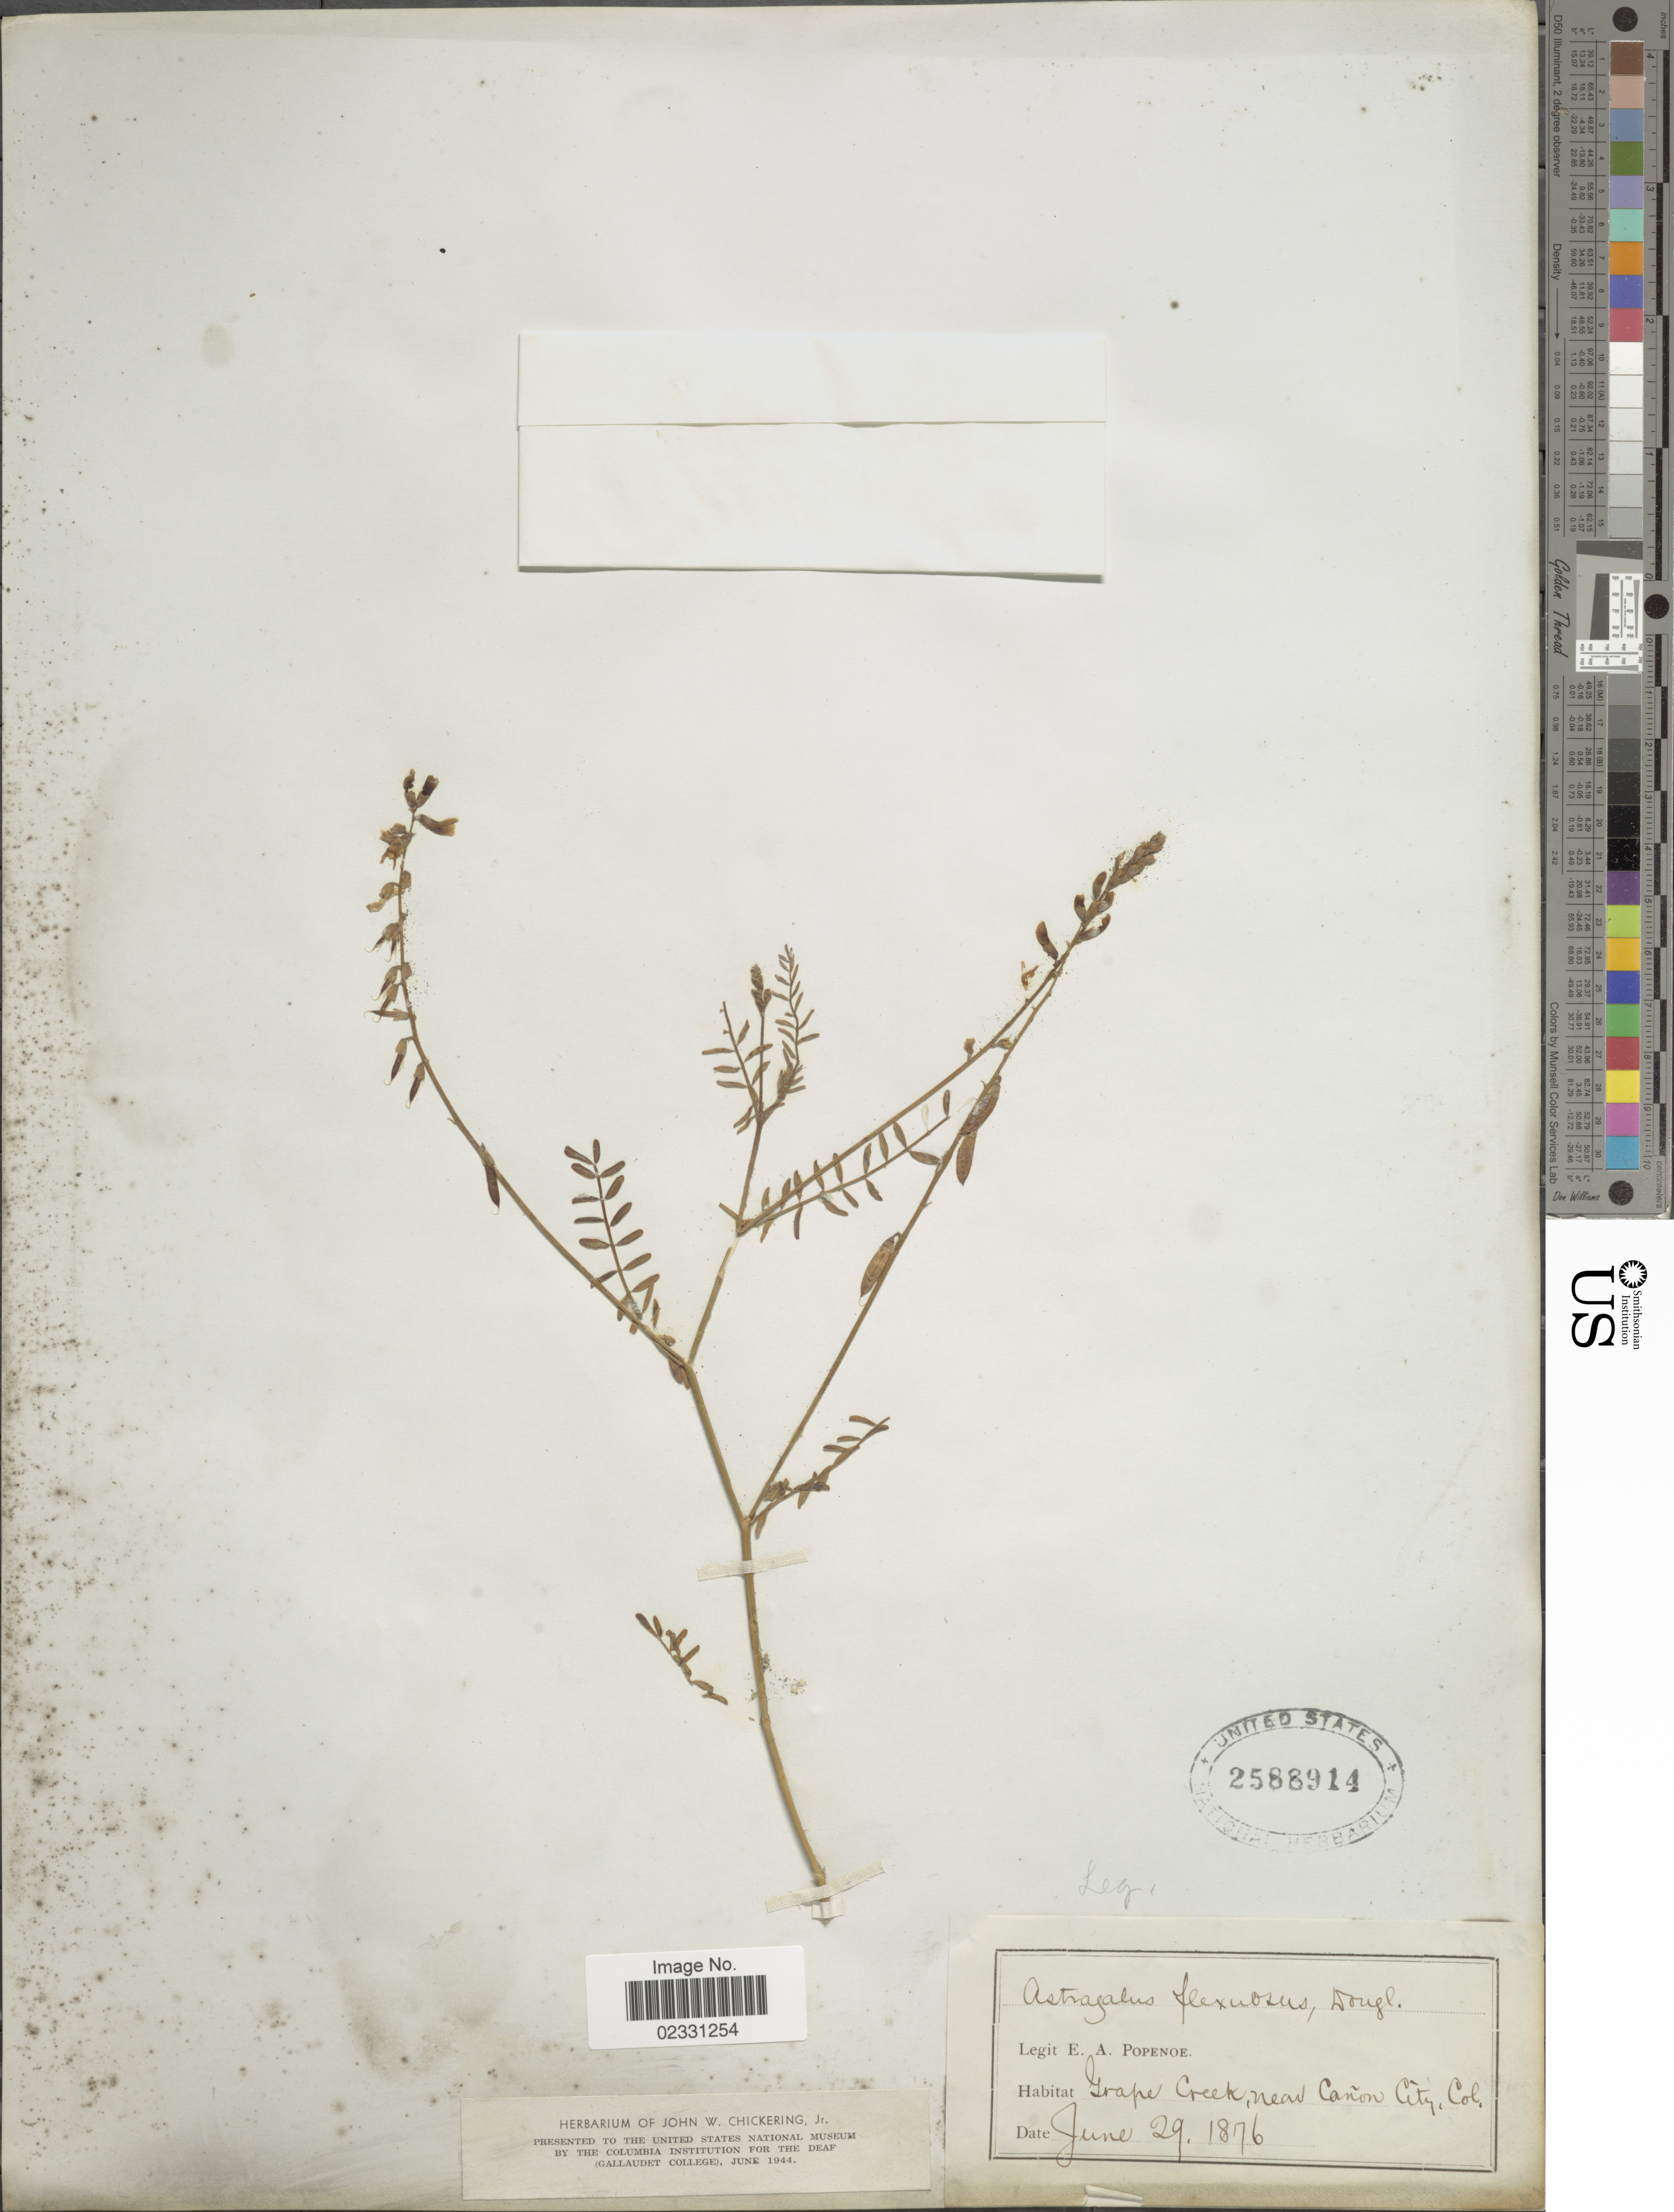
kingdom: Plantae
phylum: Tracheophyta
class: Magnoliopsida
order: Fabales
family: Fabaceae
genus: Astragalus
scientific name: Astragalus flexuosus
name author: (Hook.) Douglas ex G. Don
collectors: E. A. Popenoe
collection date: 1876-06-29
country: United States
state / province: Colorado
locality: Grape Creek, near Cañon City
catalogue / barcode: US 2588914